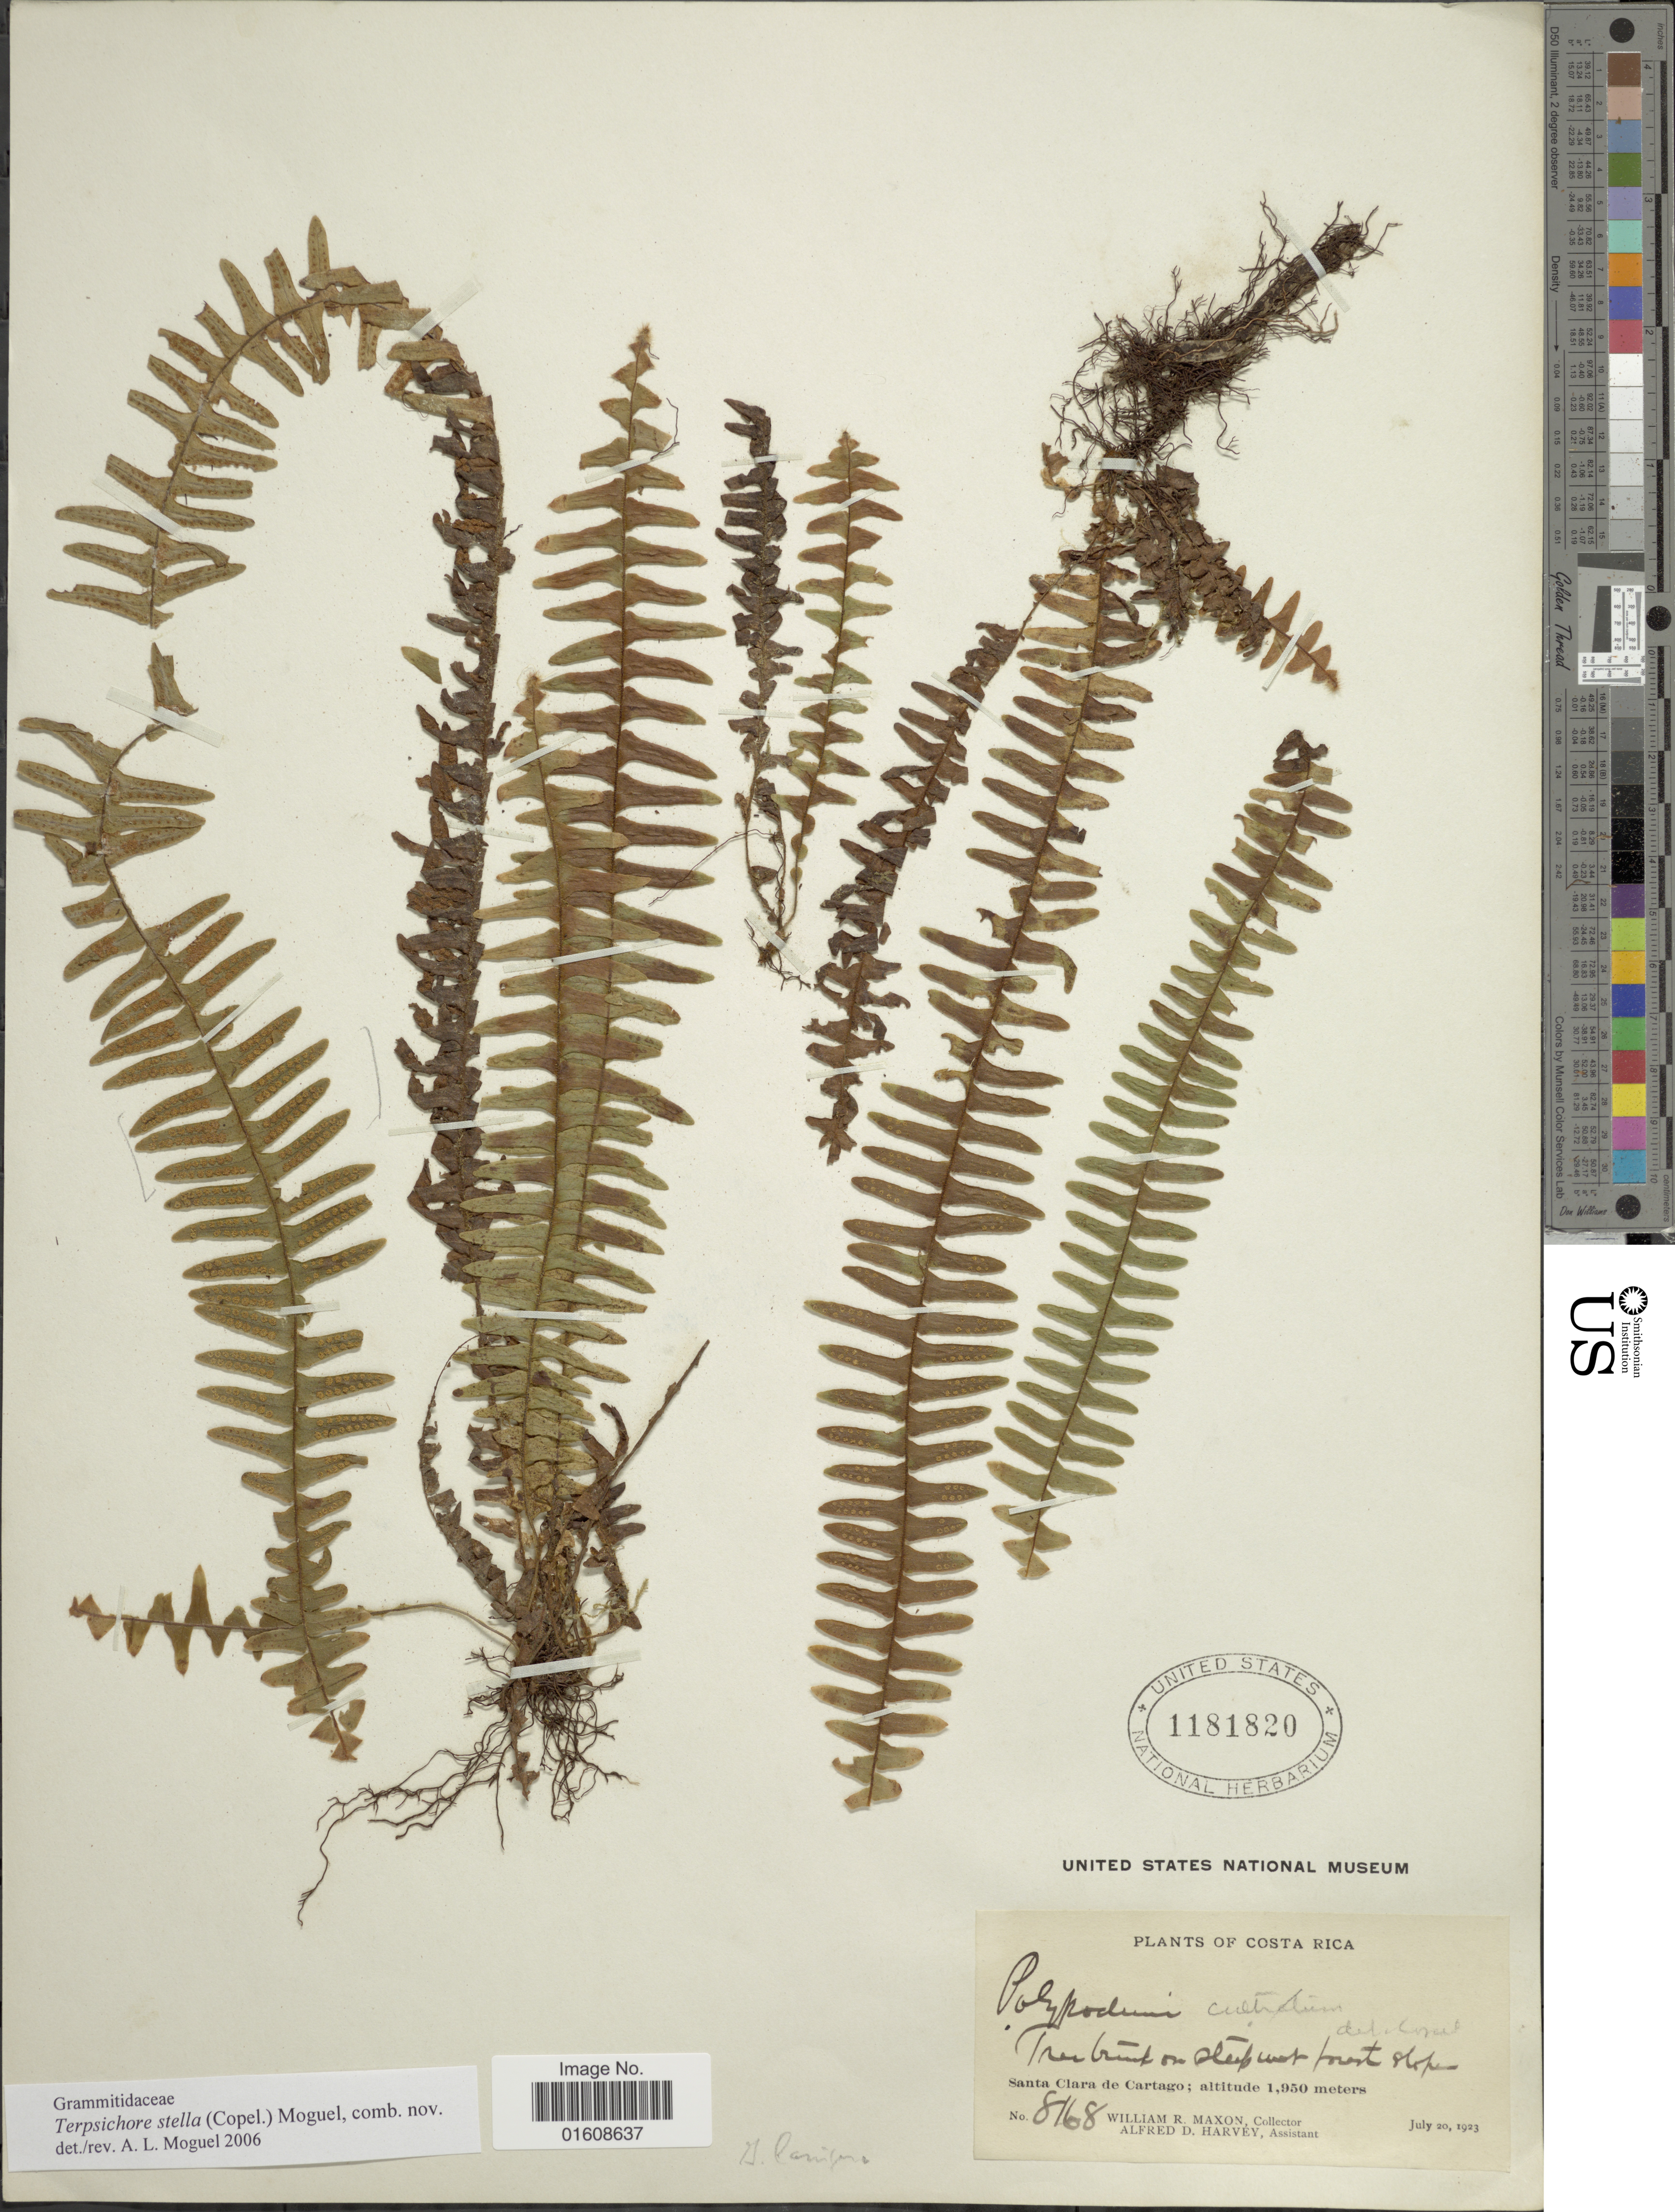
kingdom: Plantae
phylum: Tracheophyta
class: Polypodiopsida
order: Polypodiales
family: Polypodiaceae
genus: Alansmia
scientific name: Alansmia stella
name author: (Copel.) Moguel & M. Kessler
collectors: W. R. Maxon & A. D. Harvey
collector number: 8168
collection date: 1923-07-20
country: Costa Rica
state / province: Cartago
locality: Santa Clara de Cartago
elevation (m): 1950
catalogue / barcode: US 1181820